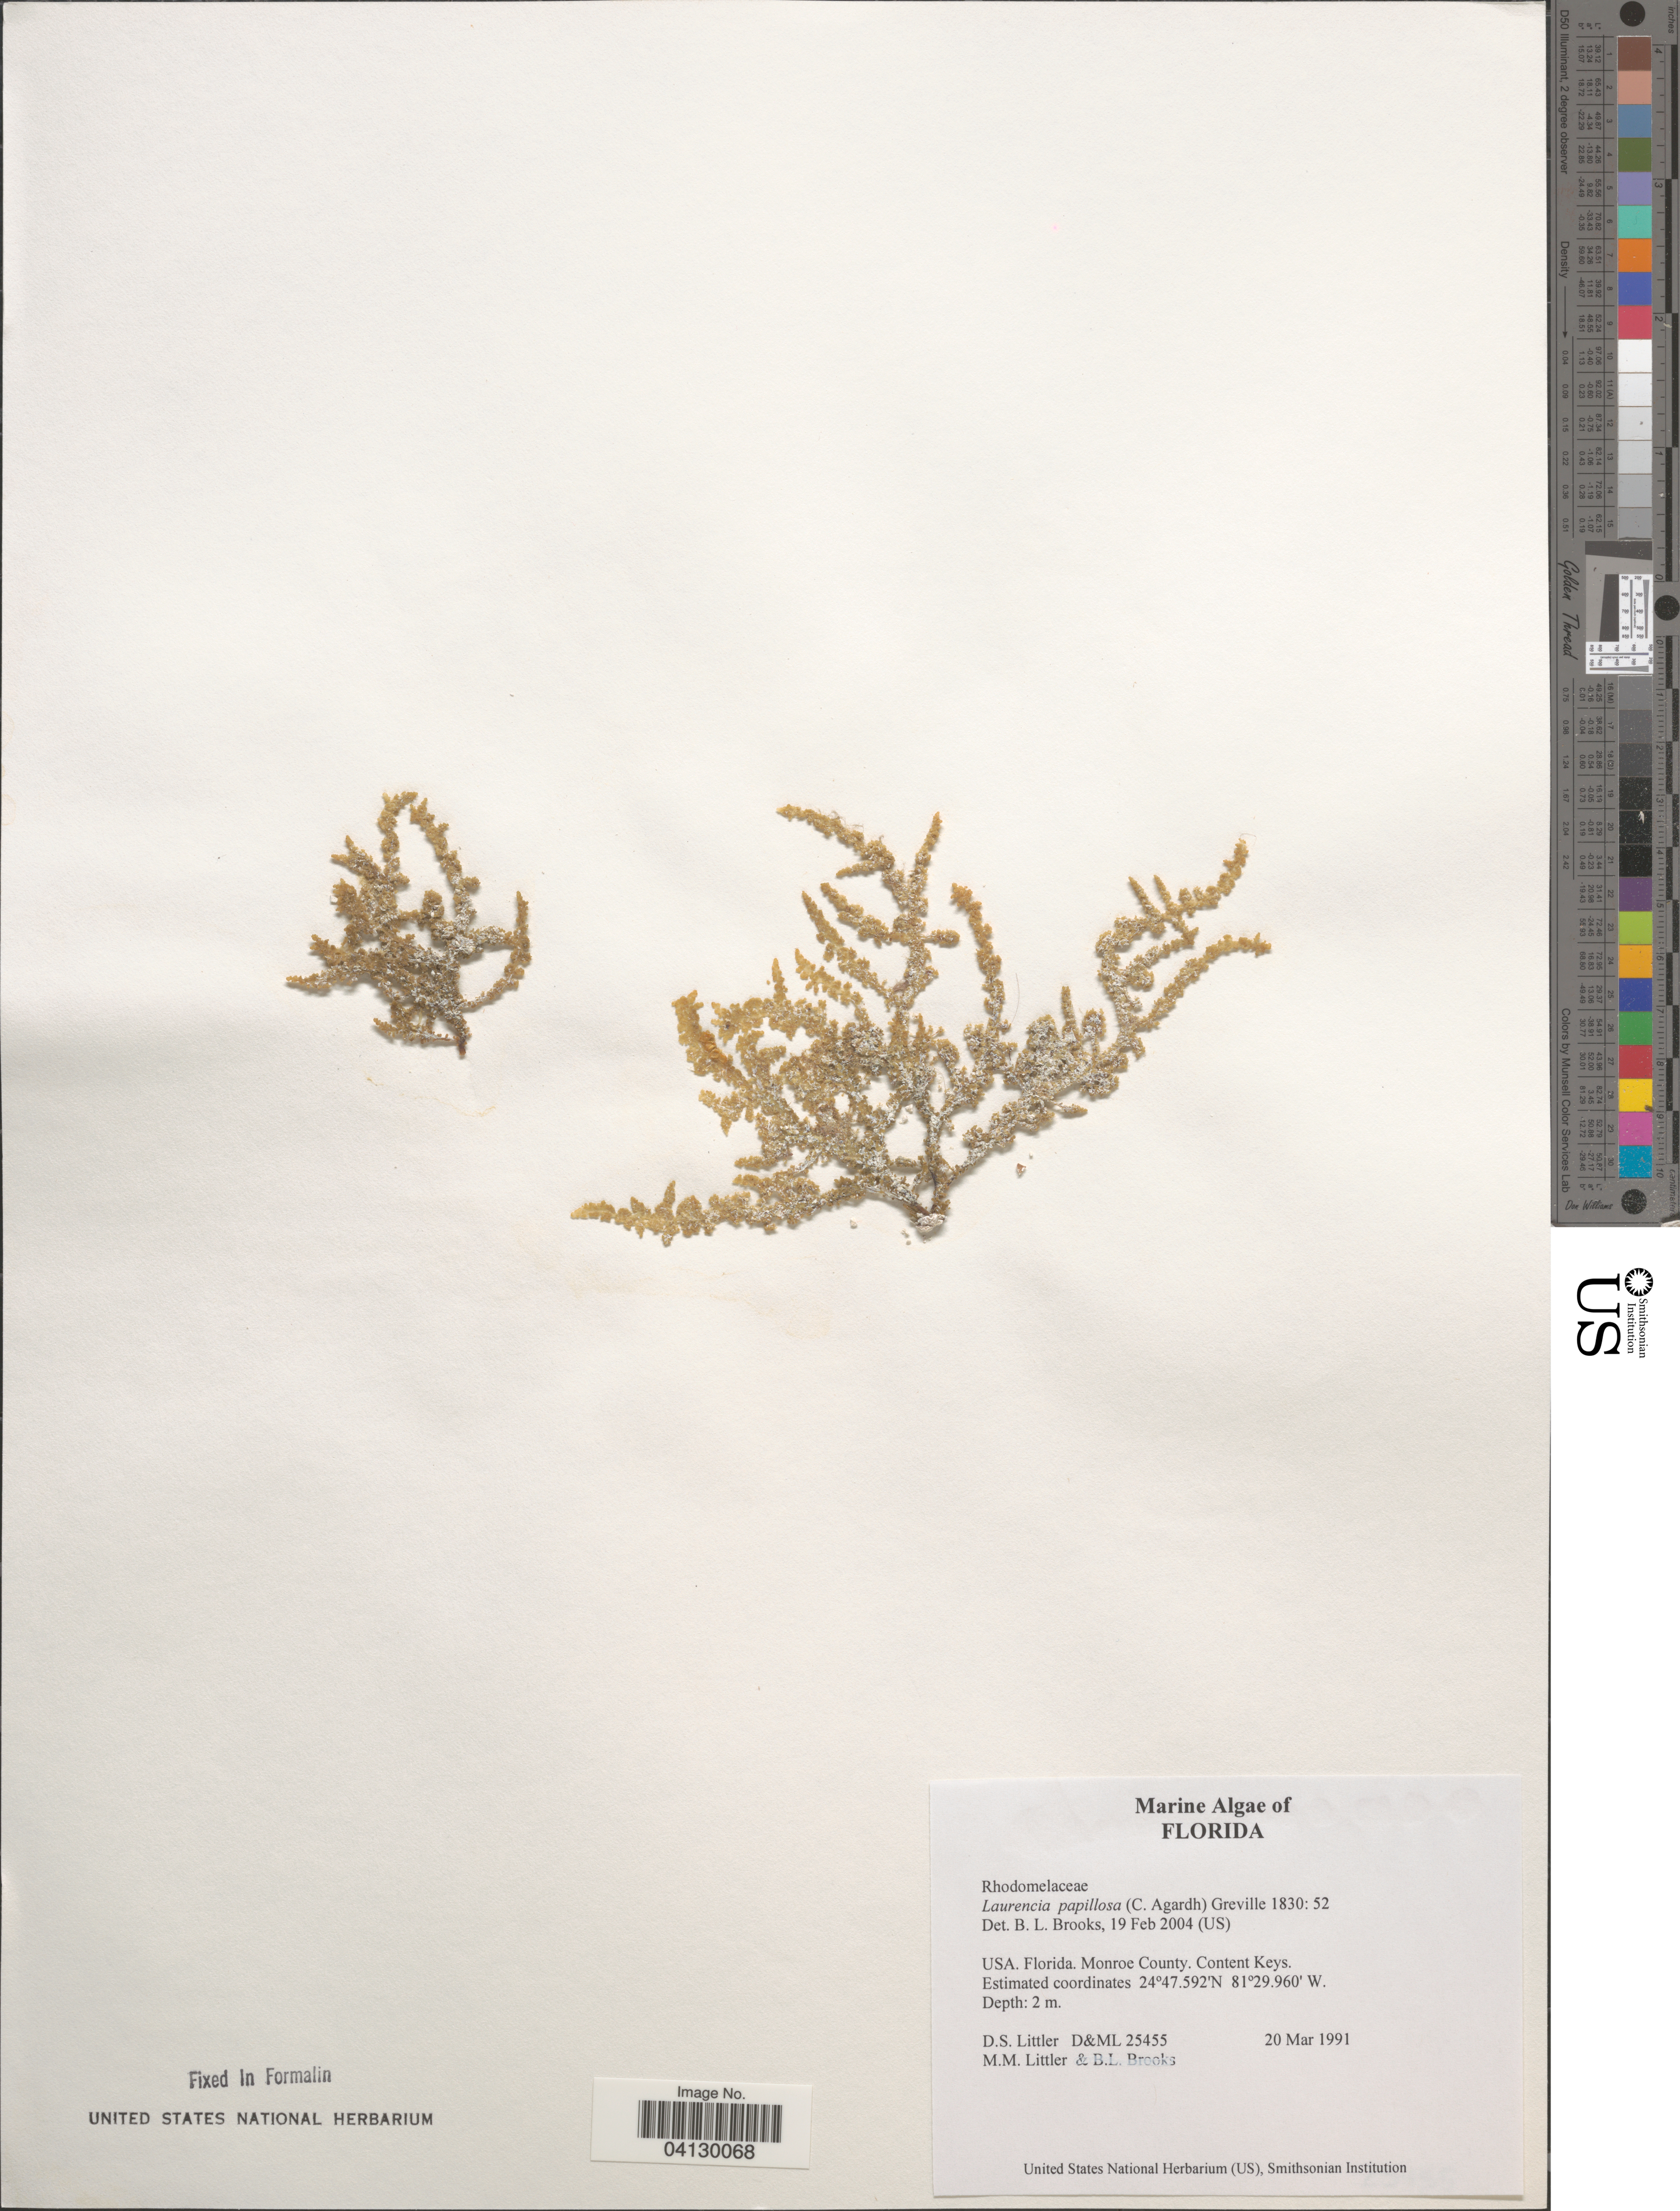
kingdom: Plantae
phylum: Rhodophyta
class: Florideophyceae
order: Ceramiales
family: Rhodomelaceae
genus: Palisada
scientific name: Palisada perforata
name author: (Bory) K.W. Nam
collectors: D. S. Littler & B. Brooks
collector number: D&ML 25455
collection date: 1991-03-20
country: United States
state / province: Florida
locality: Monroe County. Content Keys.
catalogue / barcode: US 328828